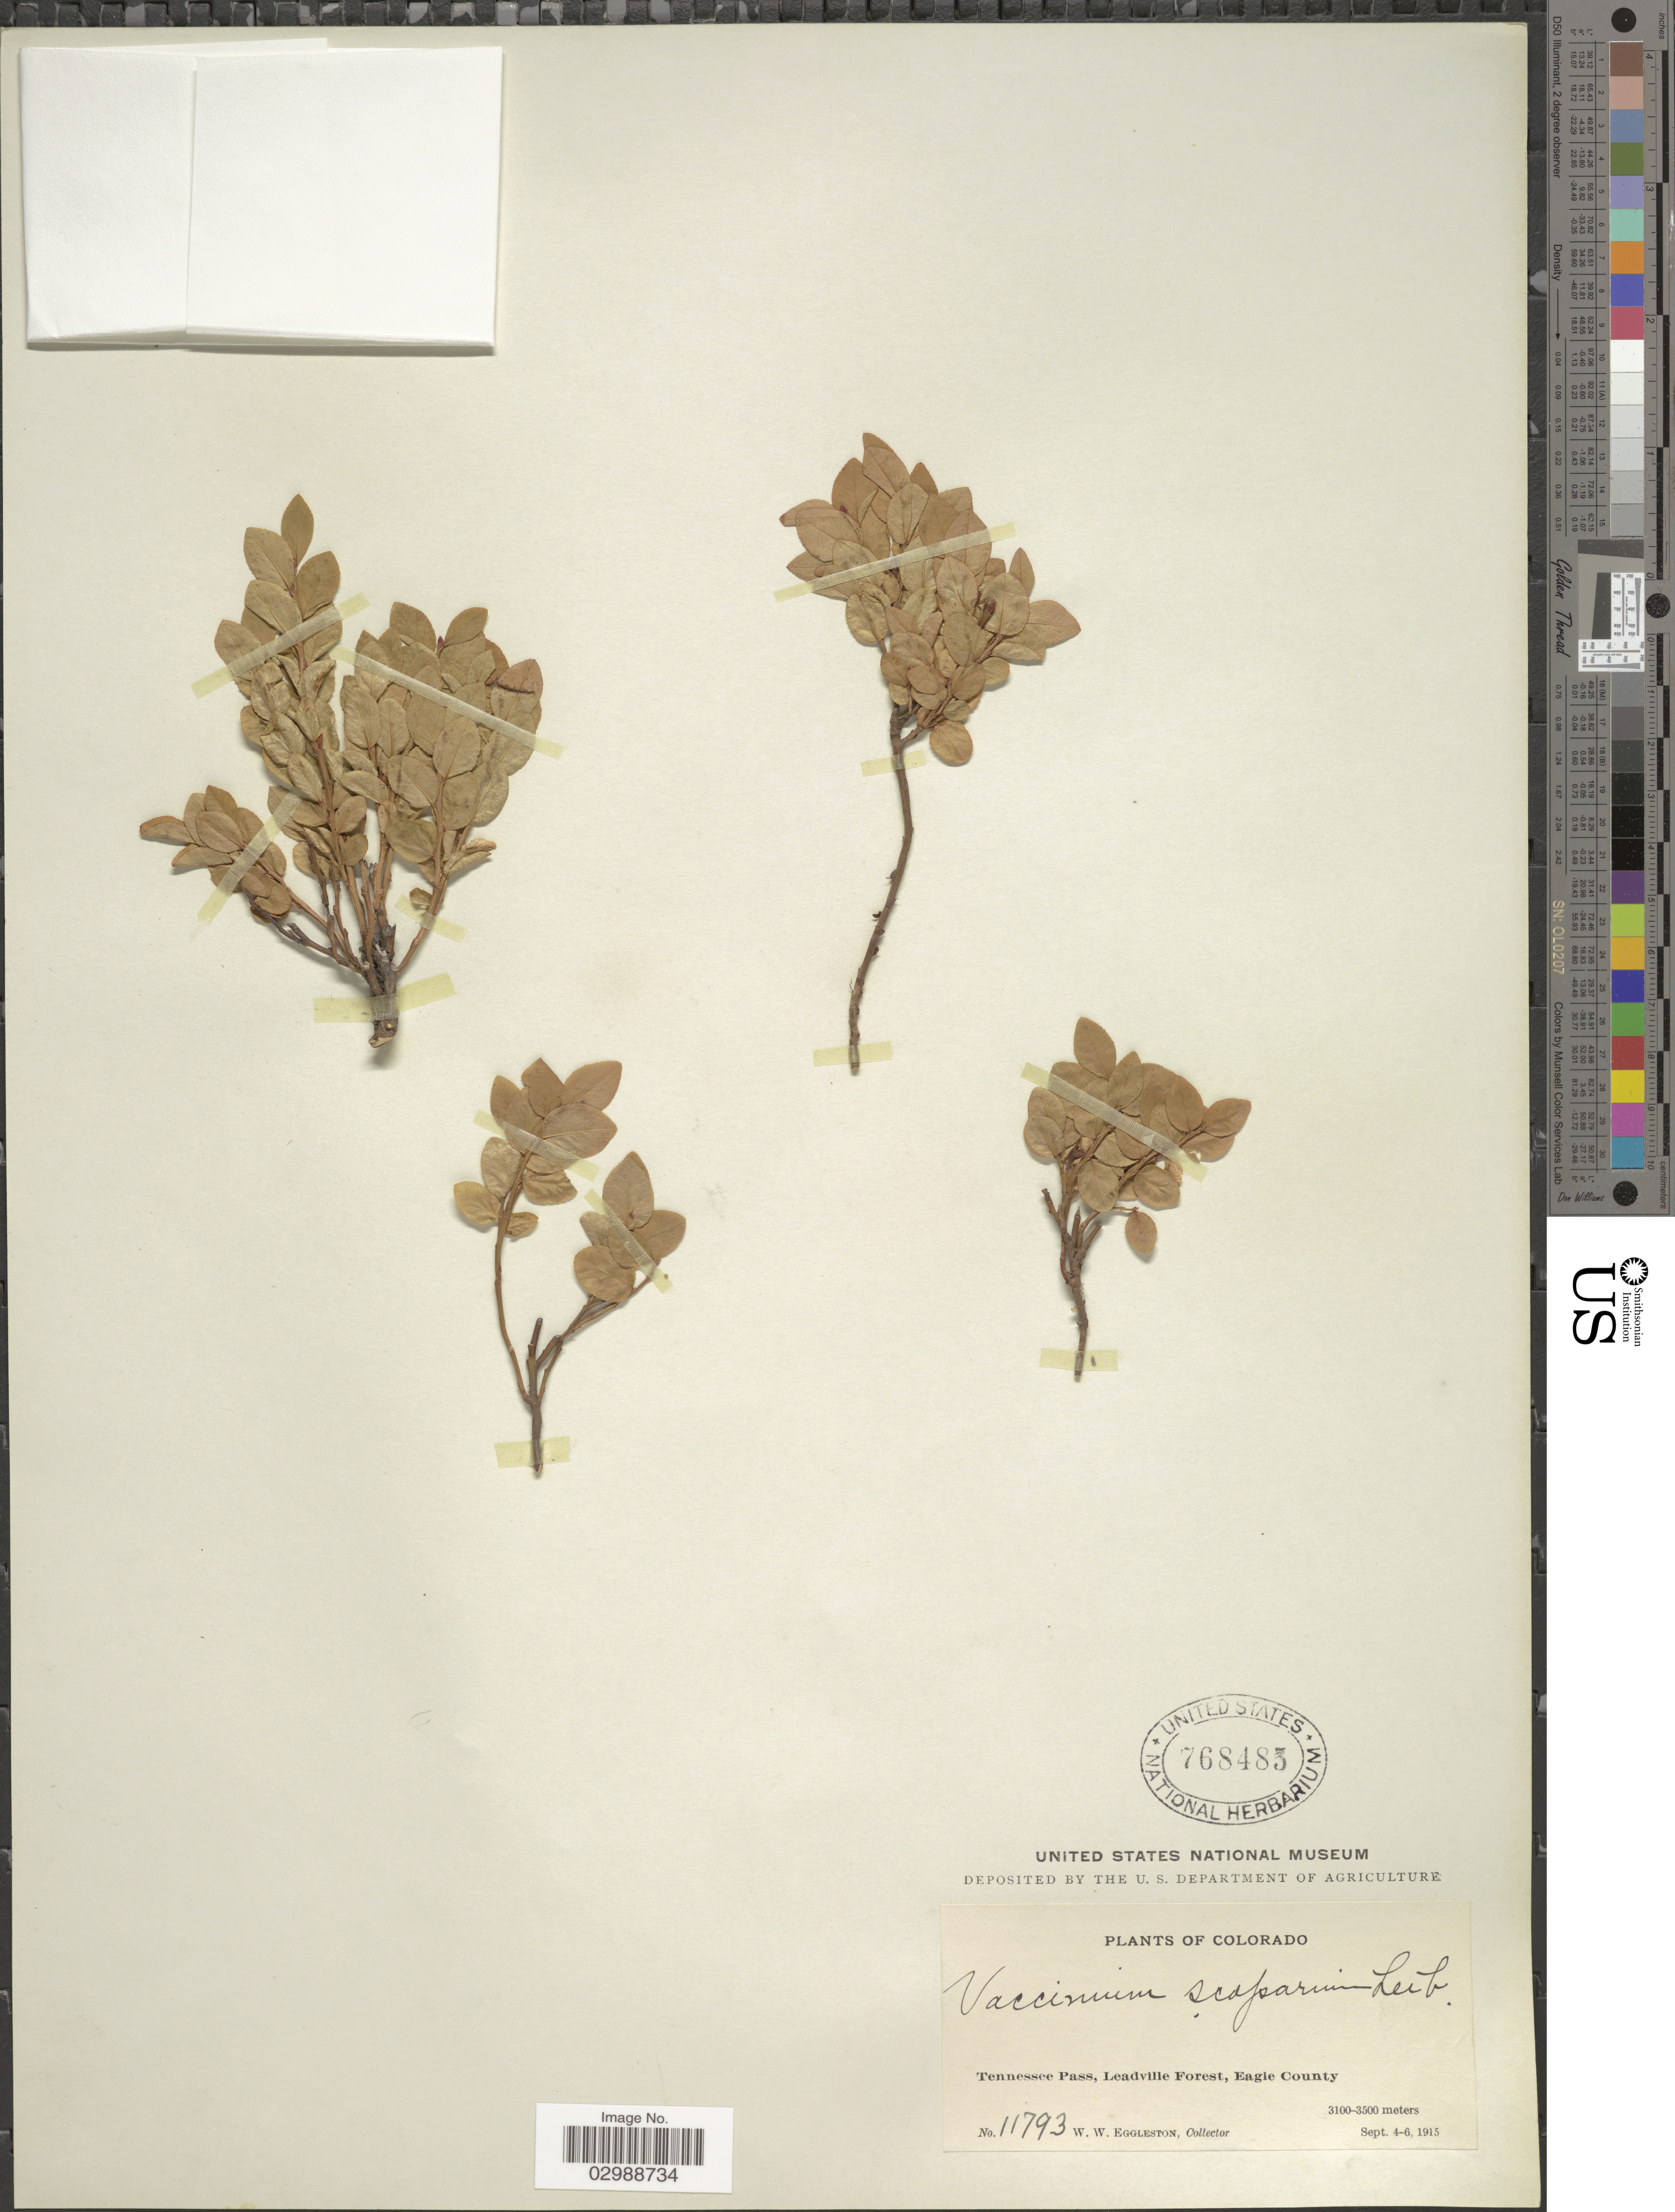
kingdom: Plantae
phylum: Tracheophyta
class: Magnoliopsida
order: Ericales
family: Ericaceae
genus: Vaccinium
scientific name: Vaccinium myrtillus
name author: L.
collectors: W. W. Eggleston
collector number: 11793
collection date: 1915-09-04/1915-09-06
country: United States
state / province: Colorado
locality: Tennessee Pass, Leadville Forest, Eagle County.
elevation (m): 3100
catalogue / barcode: US 768485